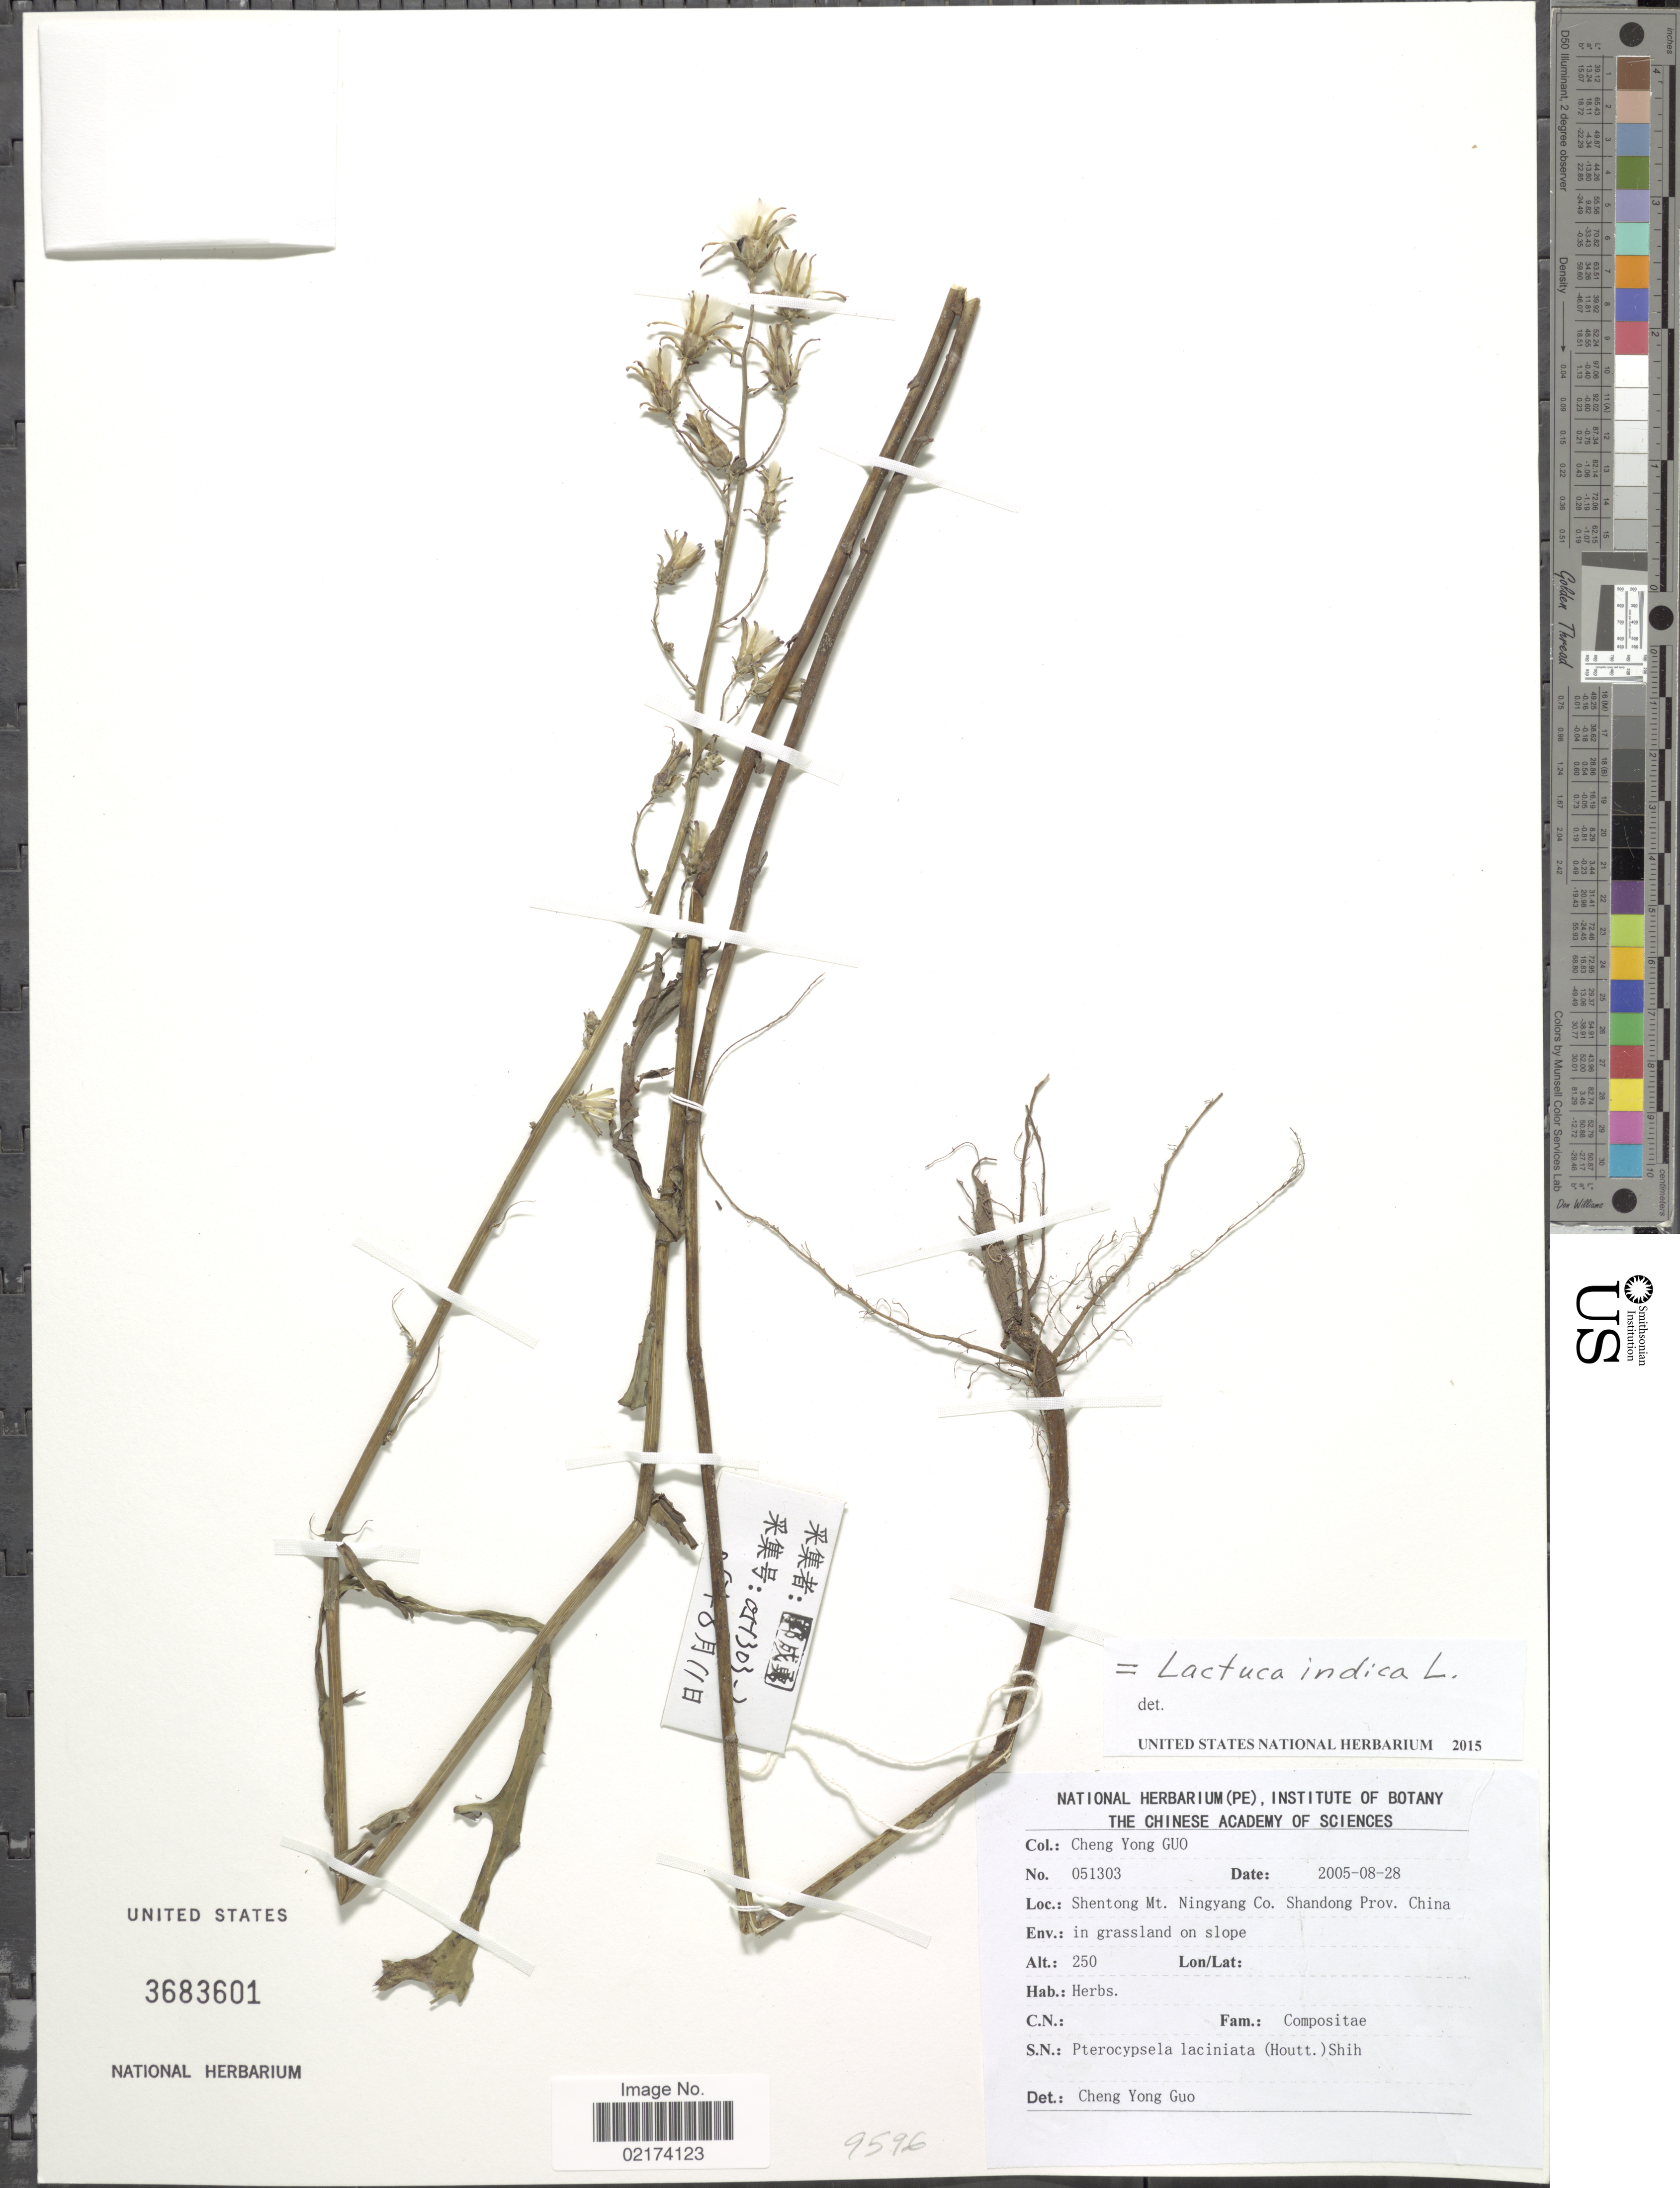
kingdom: Plantae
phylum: Tracheophyta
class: Magnoliopsida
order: Asterales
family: Asteraceae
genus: Lactuca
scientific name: Lactuca indica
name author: L.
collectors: Guo Chengyong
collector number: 051303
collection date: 2005-08-28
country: China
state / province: Shandong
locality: Shentong Mt., Ningyang Co., Shandong Prov.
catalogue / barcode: US 3683601